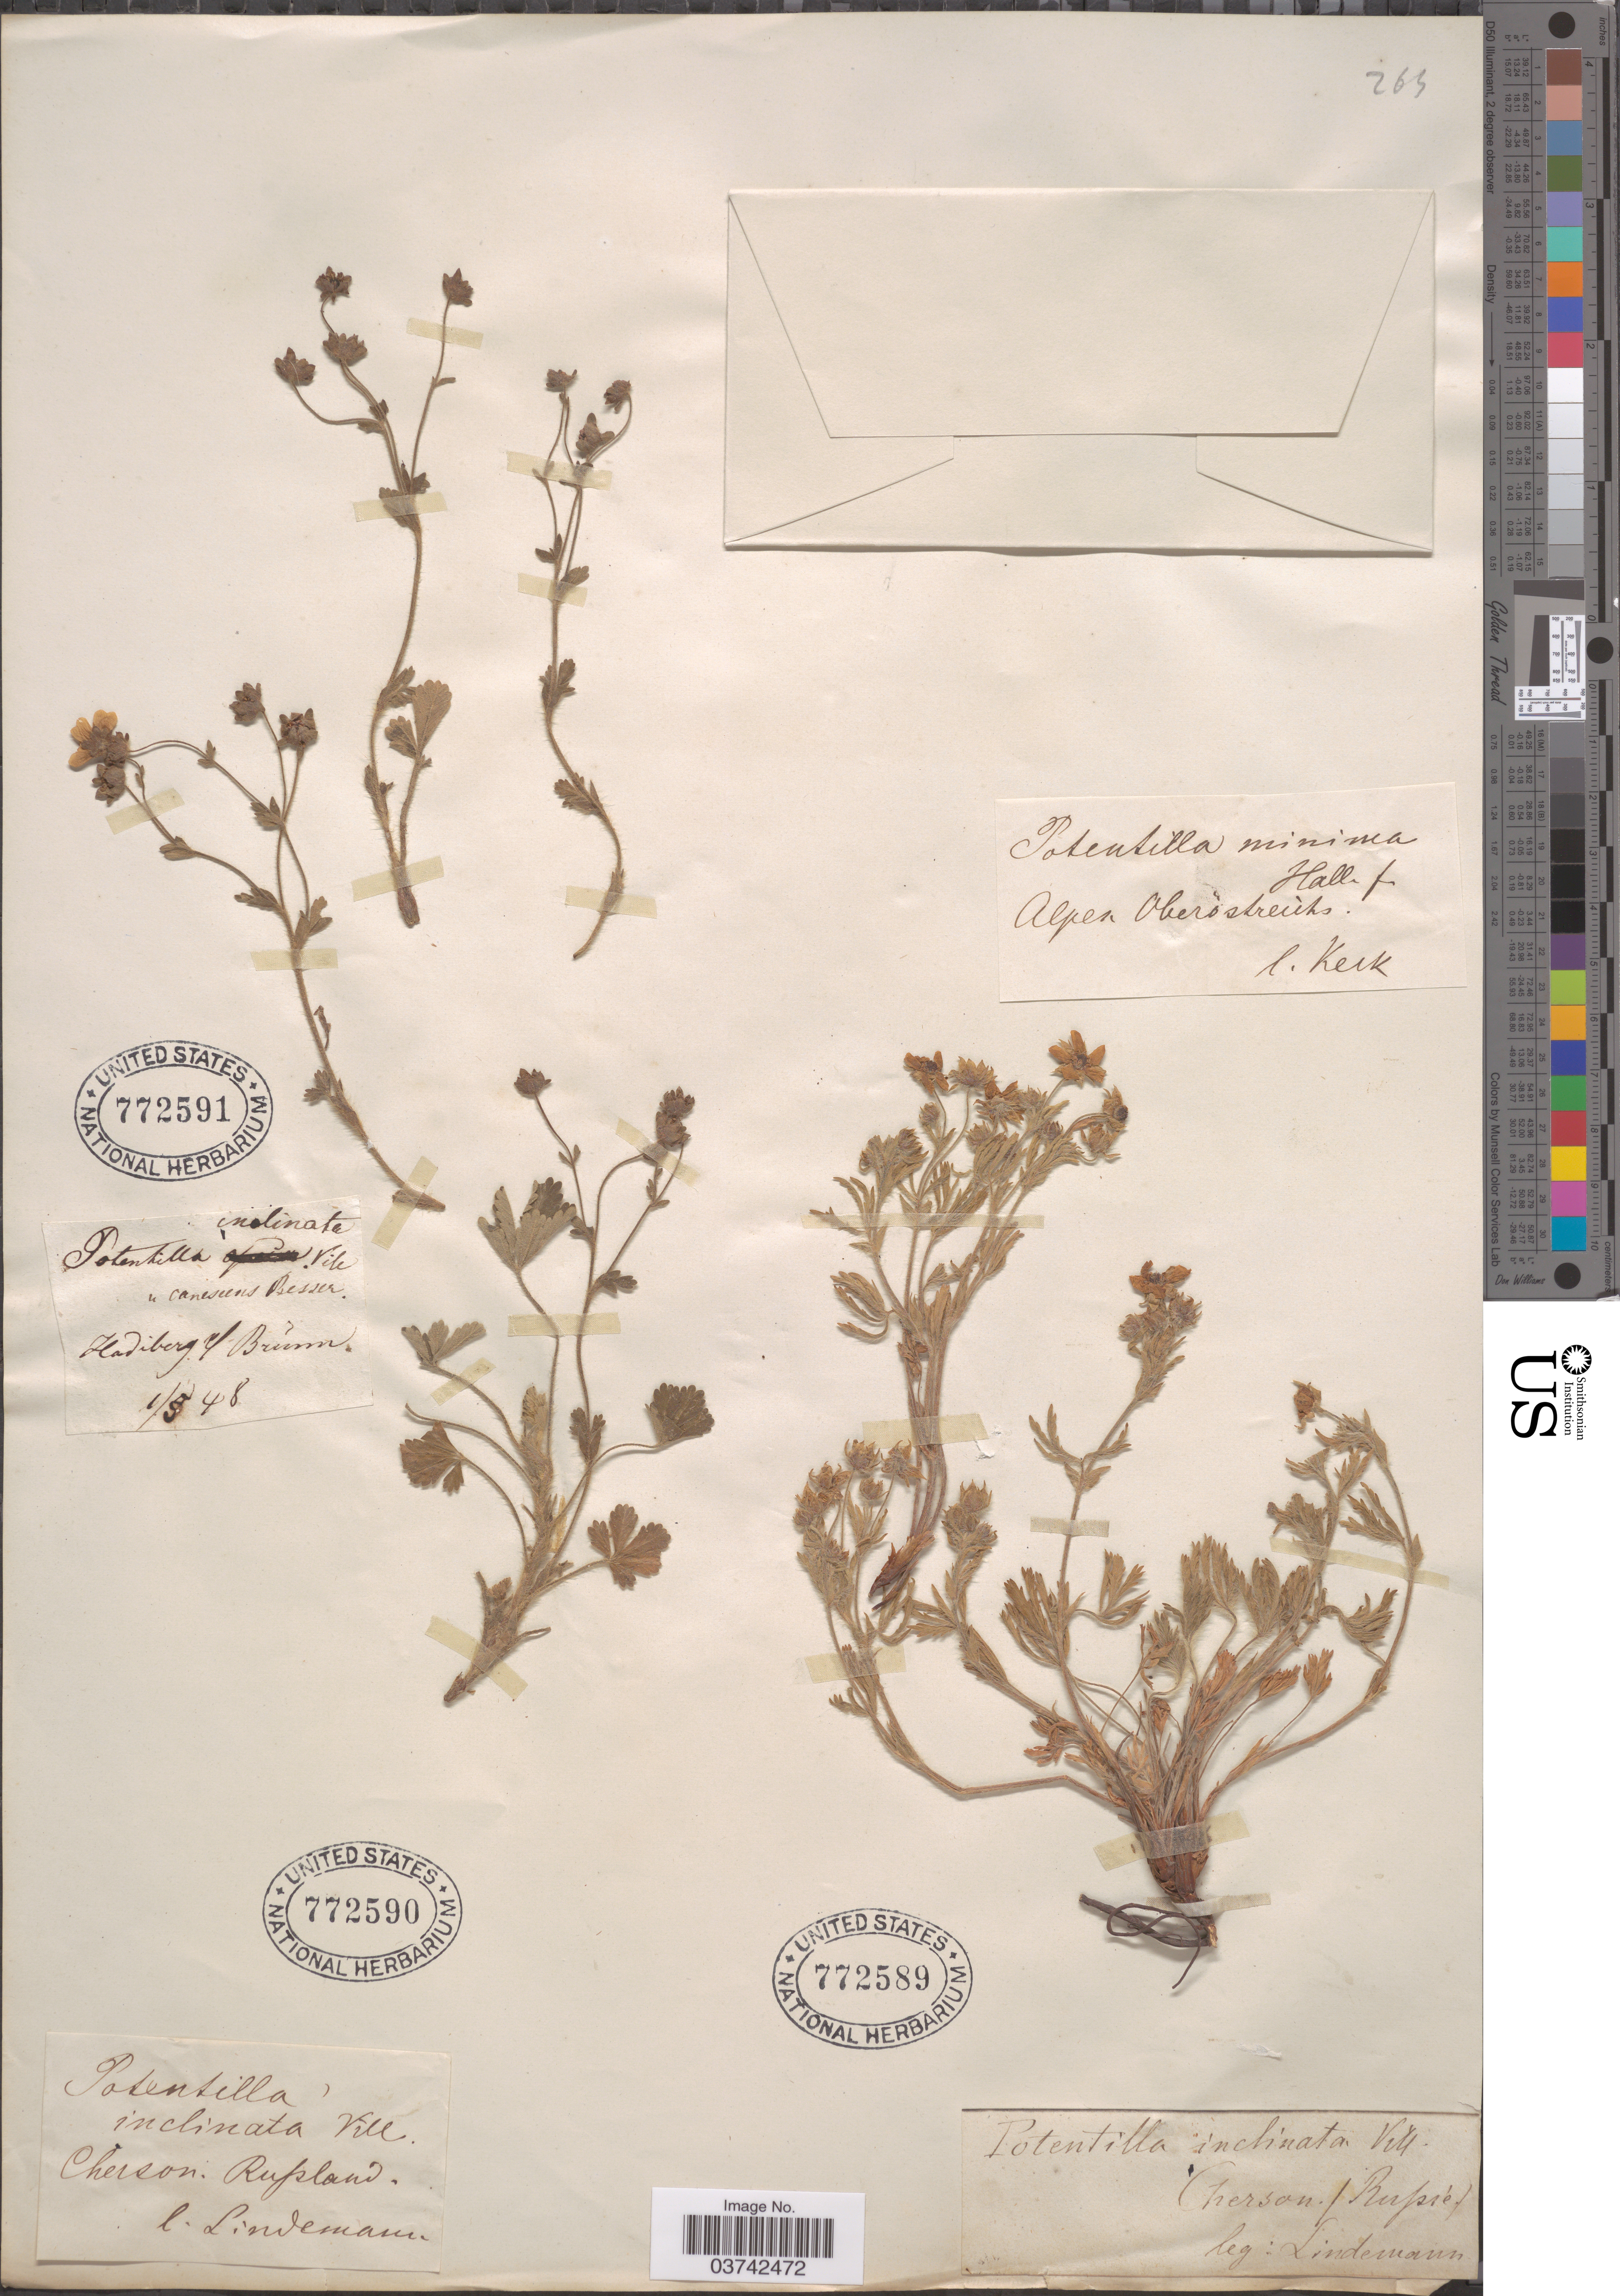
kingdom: Plantae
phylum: Tracheophyta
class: Magnoliopsida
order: Rosales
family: Rosaceae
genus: Potentilla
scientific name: Potentilla inclinata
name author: Vill.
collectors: Lindemann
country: Russian Federation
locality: Cherson. Russland.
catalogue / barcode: US 772590-2